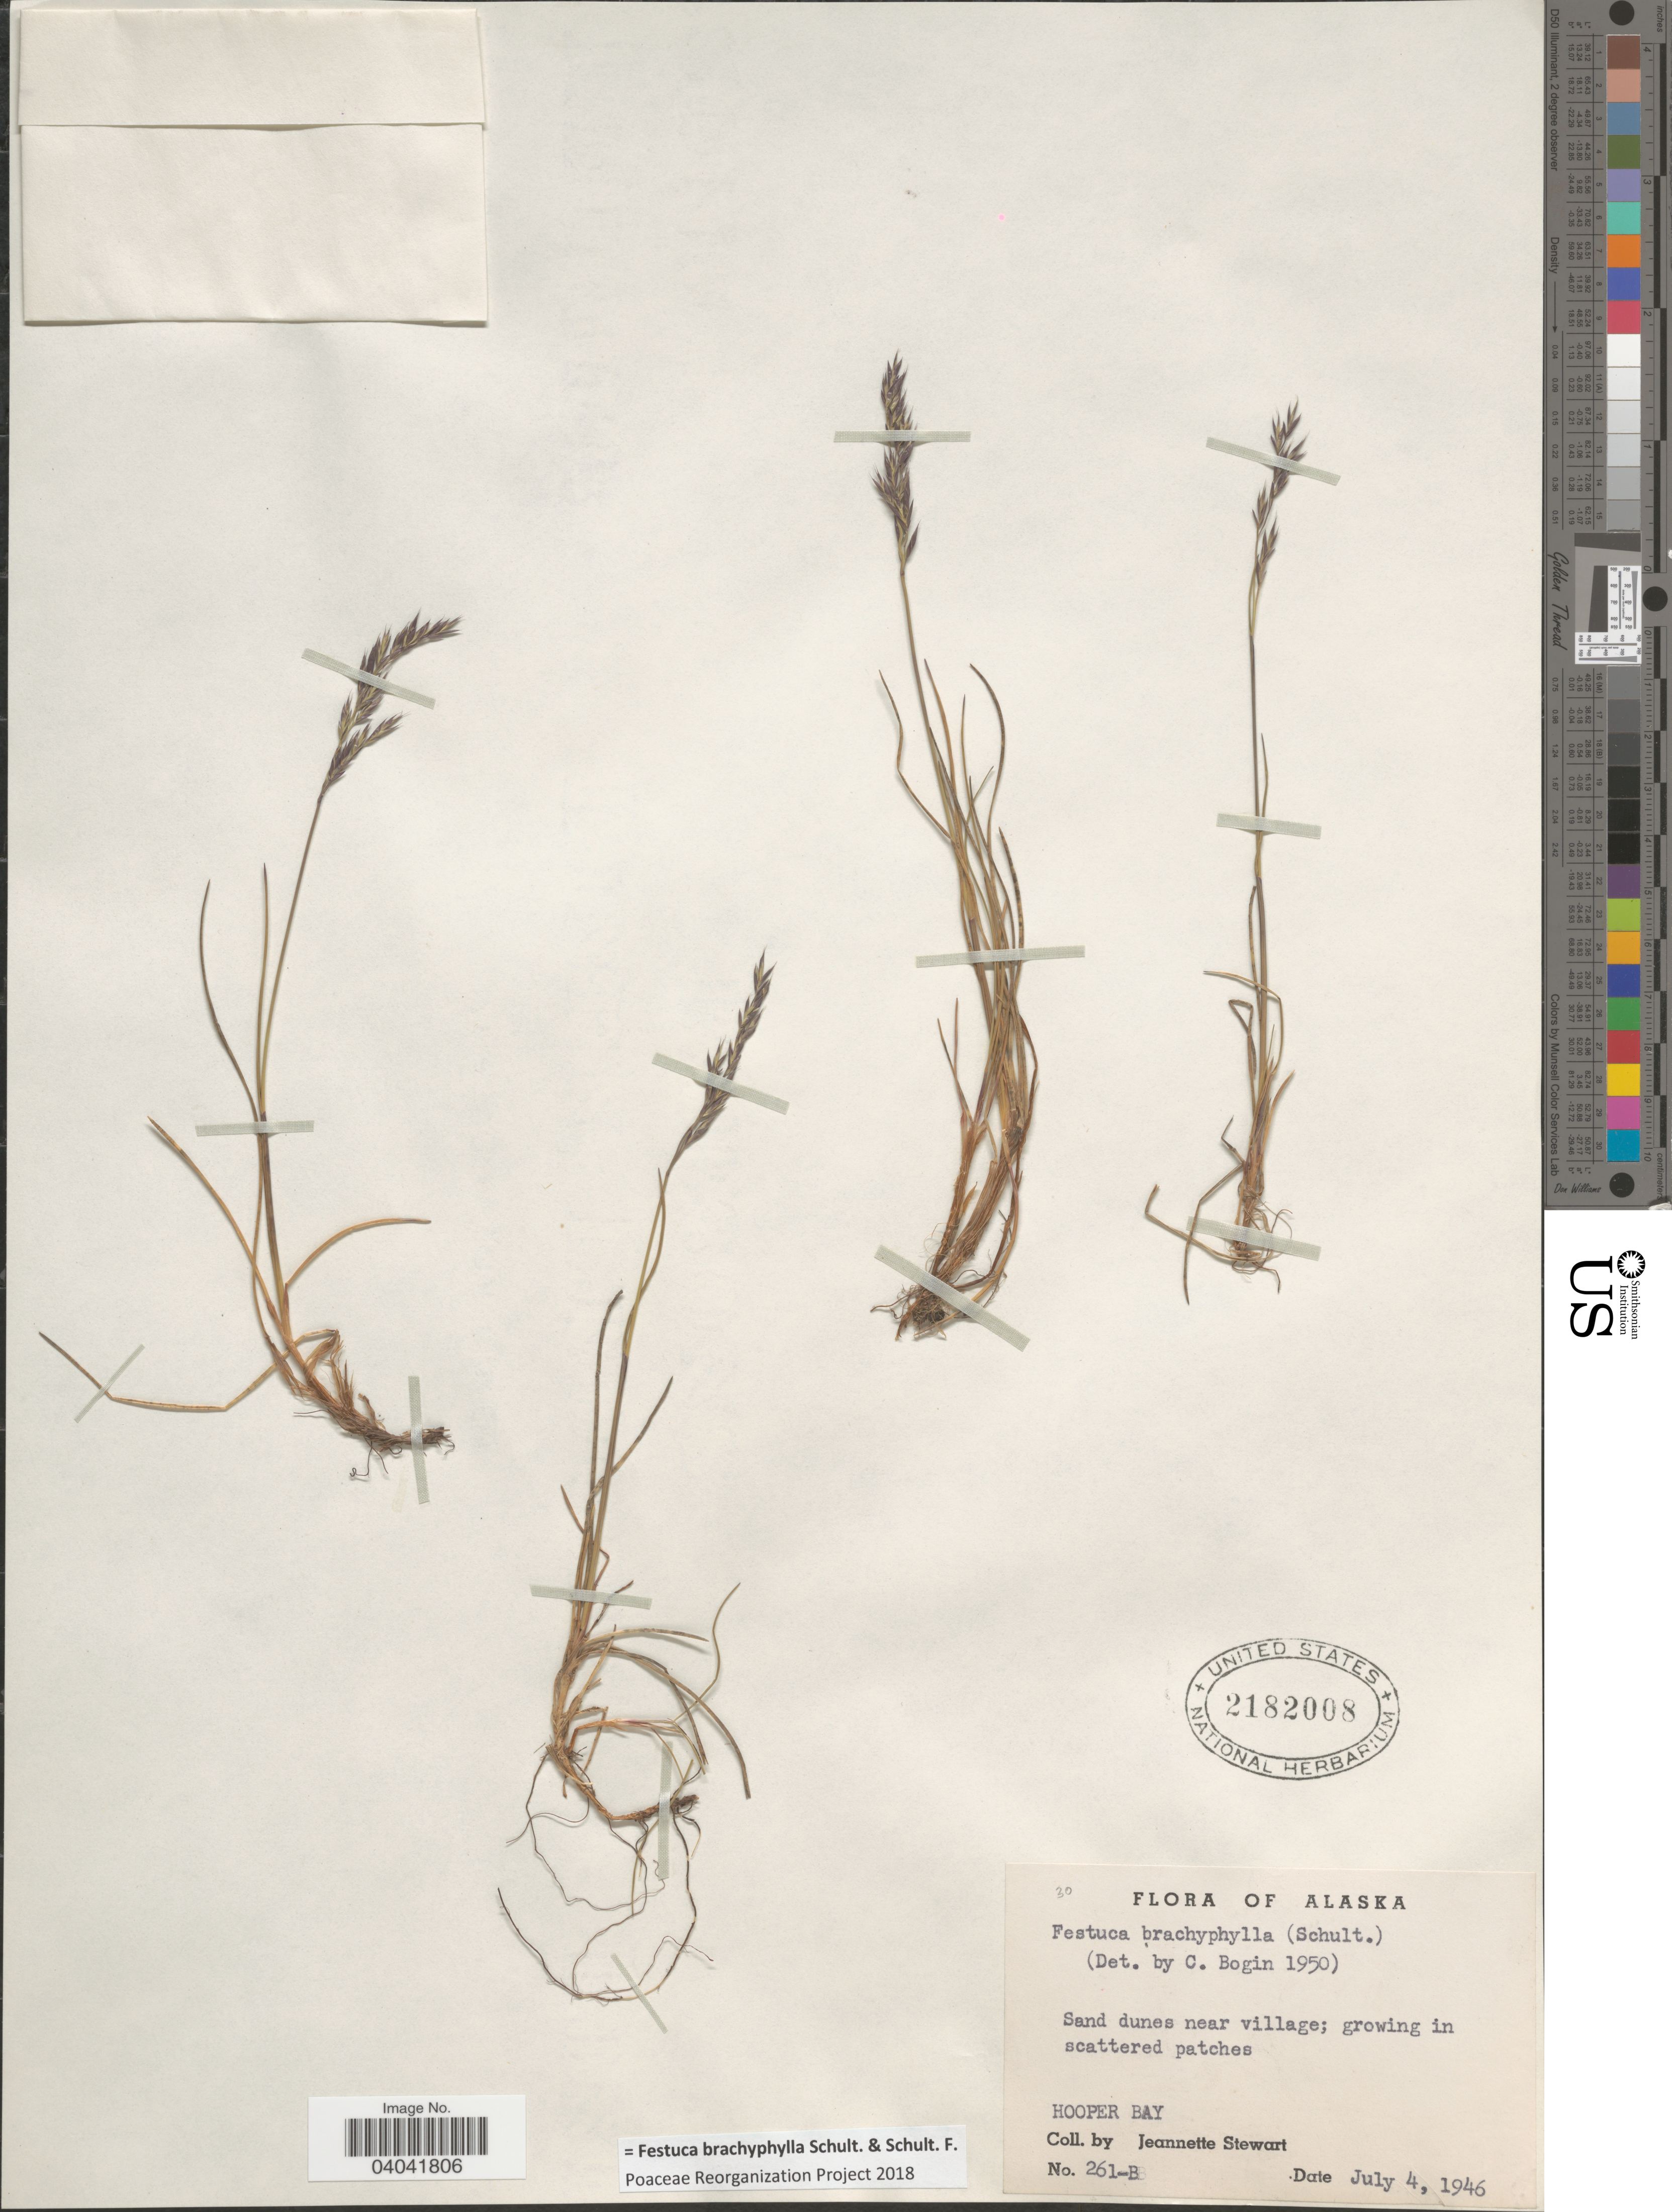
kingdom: Plantae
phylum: Tracheophyta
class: Liliopsida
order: Poales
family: Poaceae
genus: Festuca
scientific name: Festuca brachyphylla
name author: Schult. & Schult. f.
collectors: J. Stewart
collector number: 261-B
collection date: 1946-07-04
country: United States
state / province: Alaska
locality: Hooper Bay.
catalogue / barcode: US 2182008